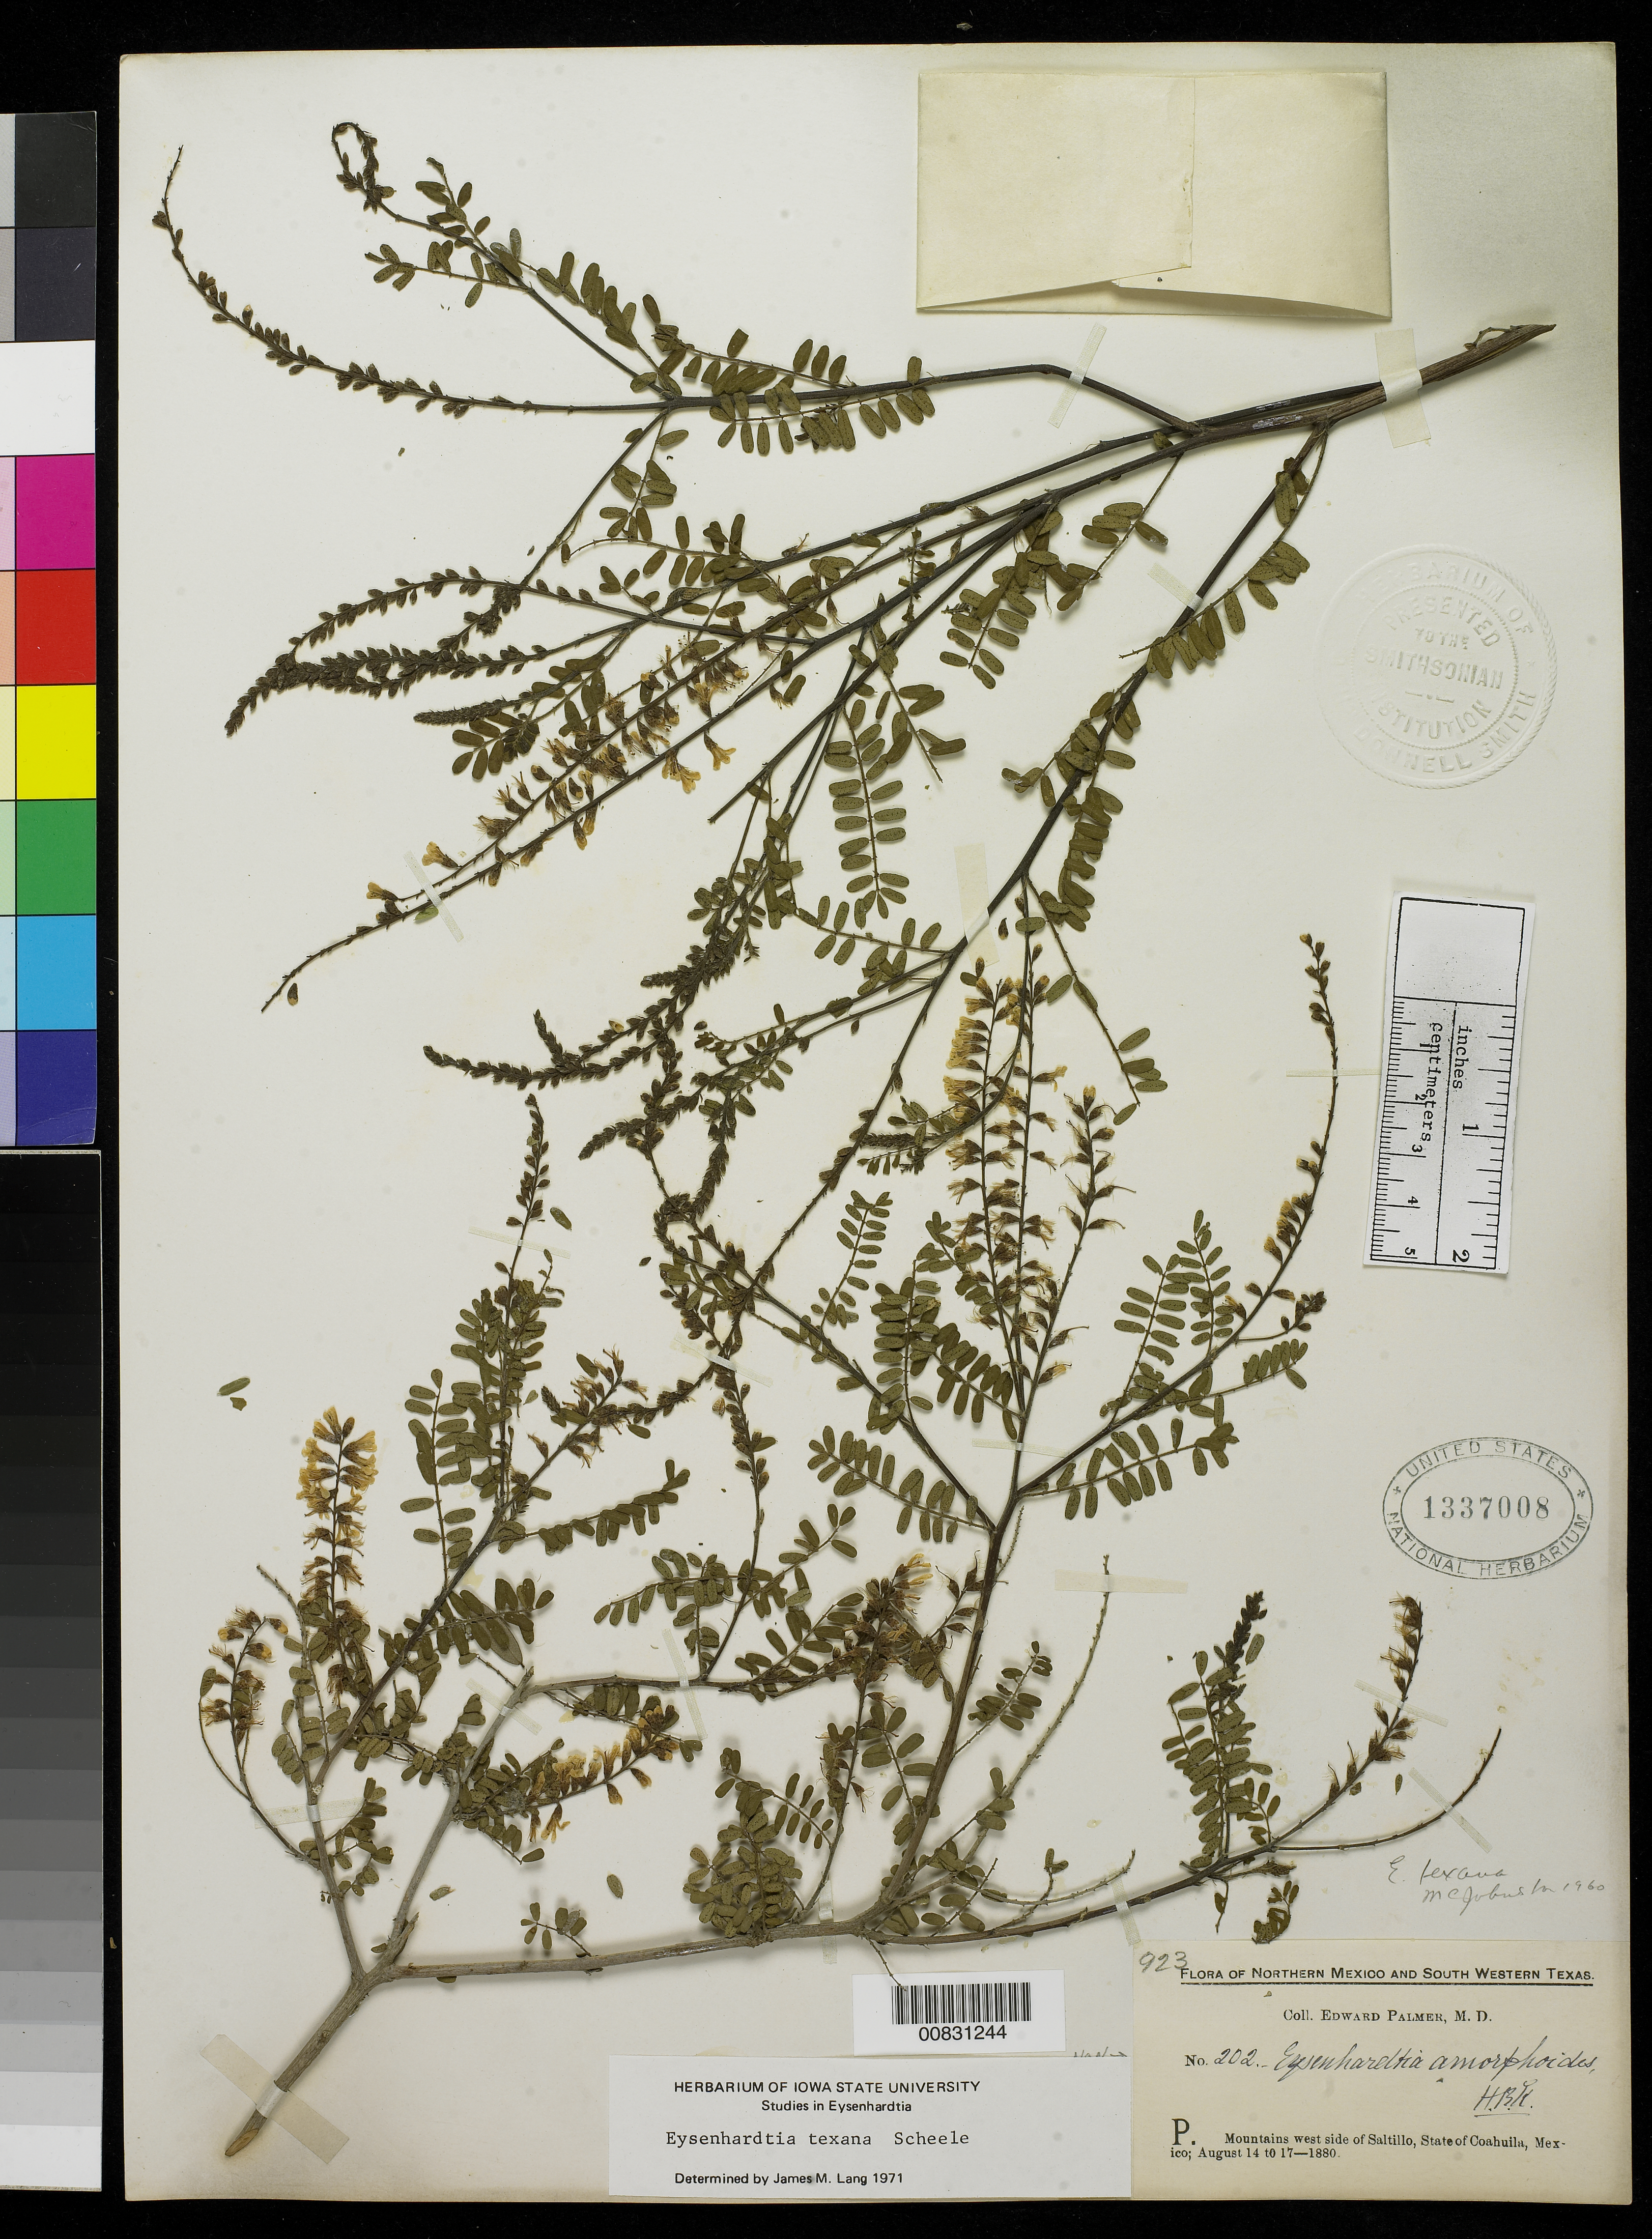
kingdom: Plantae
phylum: Tracheophyta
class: Magnoliopsida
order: Fabales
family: Fabaceae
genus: Eysenhardtia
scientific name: Eysenhardtia texana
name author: Scheele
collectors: E. Palmer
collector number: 202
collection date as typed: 14 Aug 1880 to 17 Aug 1880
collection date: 1880-08-14/1880-08-17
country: Mexico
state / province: Coahuila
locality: P. Mountains west side of Saltillo, Coahuila.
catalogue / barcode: US 1337008